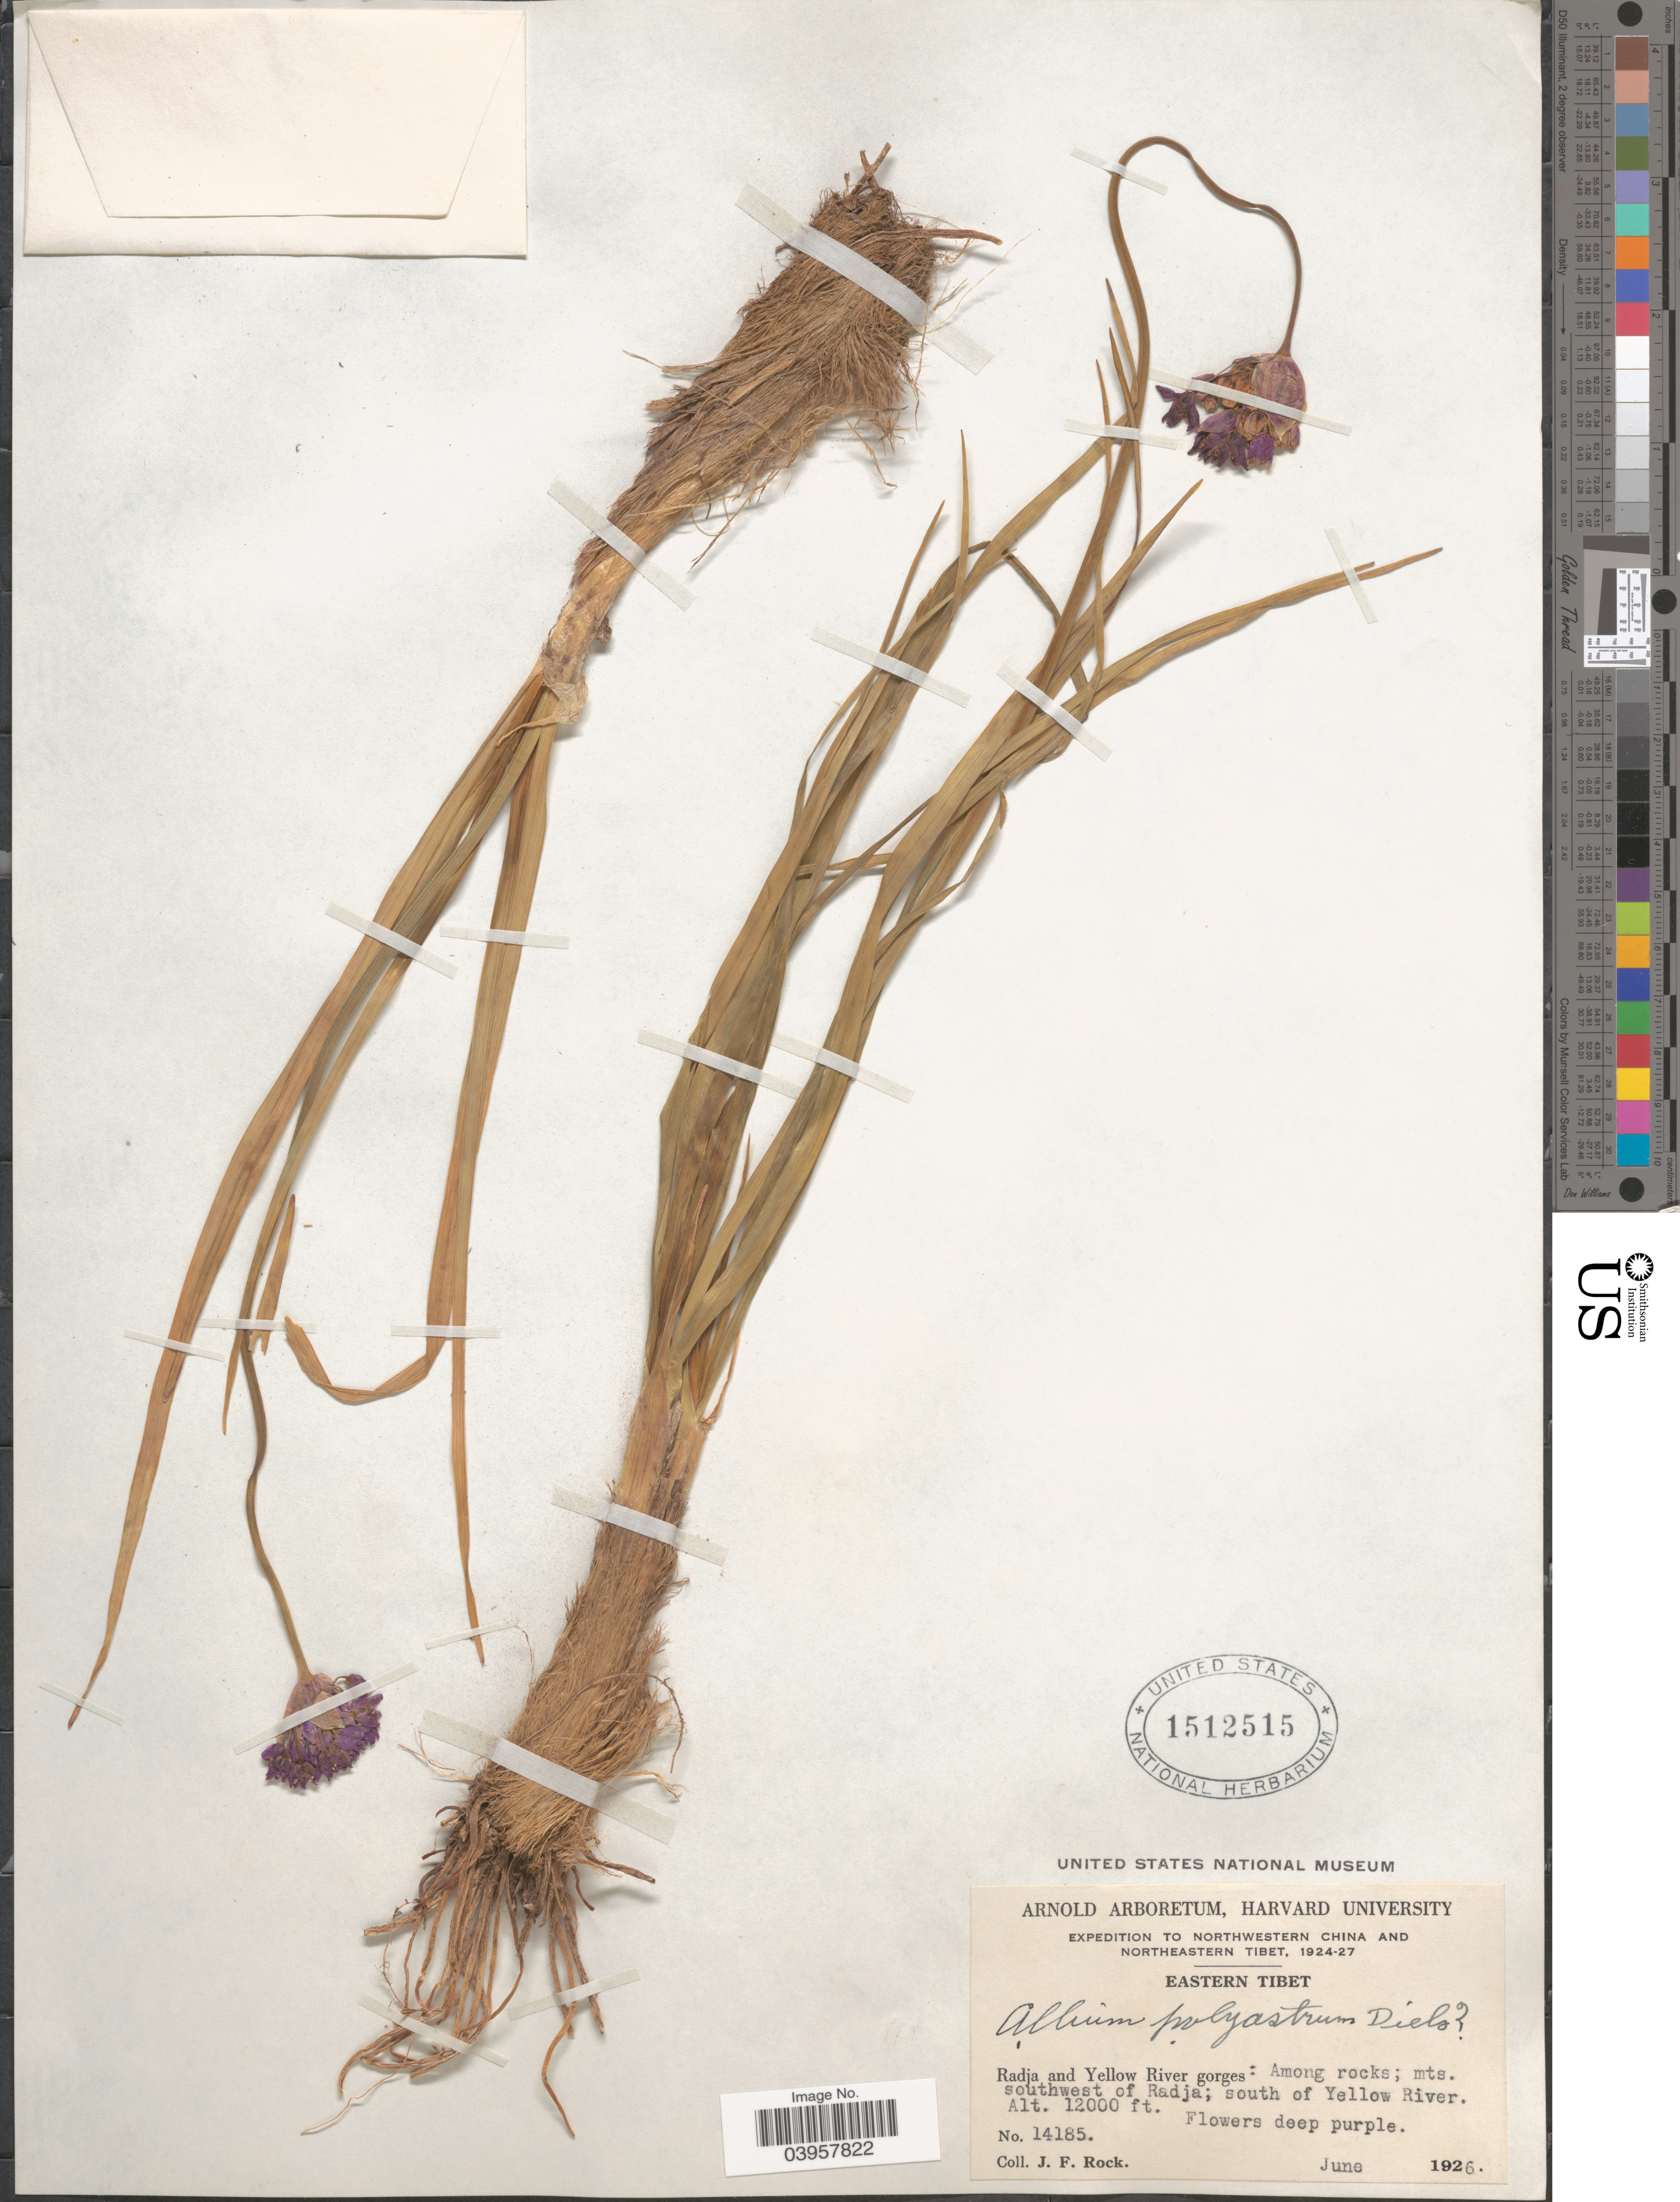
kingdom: Plantae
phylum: Tracheophyta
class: Liliopsida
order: Asparagales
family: Amaryllidaceae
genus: Allium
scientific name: Allium polyastrum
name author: Diels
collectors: J. Rock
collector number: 14185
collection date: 1926-06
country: China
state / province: Xizang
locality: Northwestern China. Eastern Tibet. Radja and Yellow River gorges: mts. southwest of Radja; south of Yellow River.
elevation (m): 3658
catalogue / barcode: US 1512515